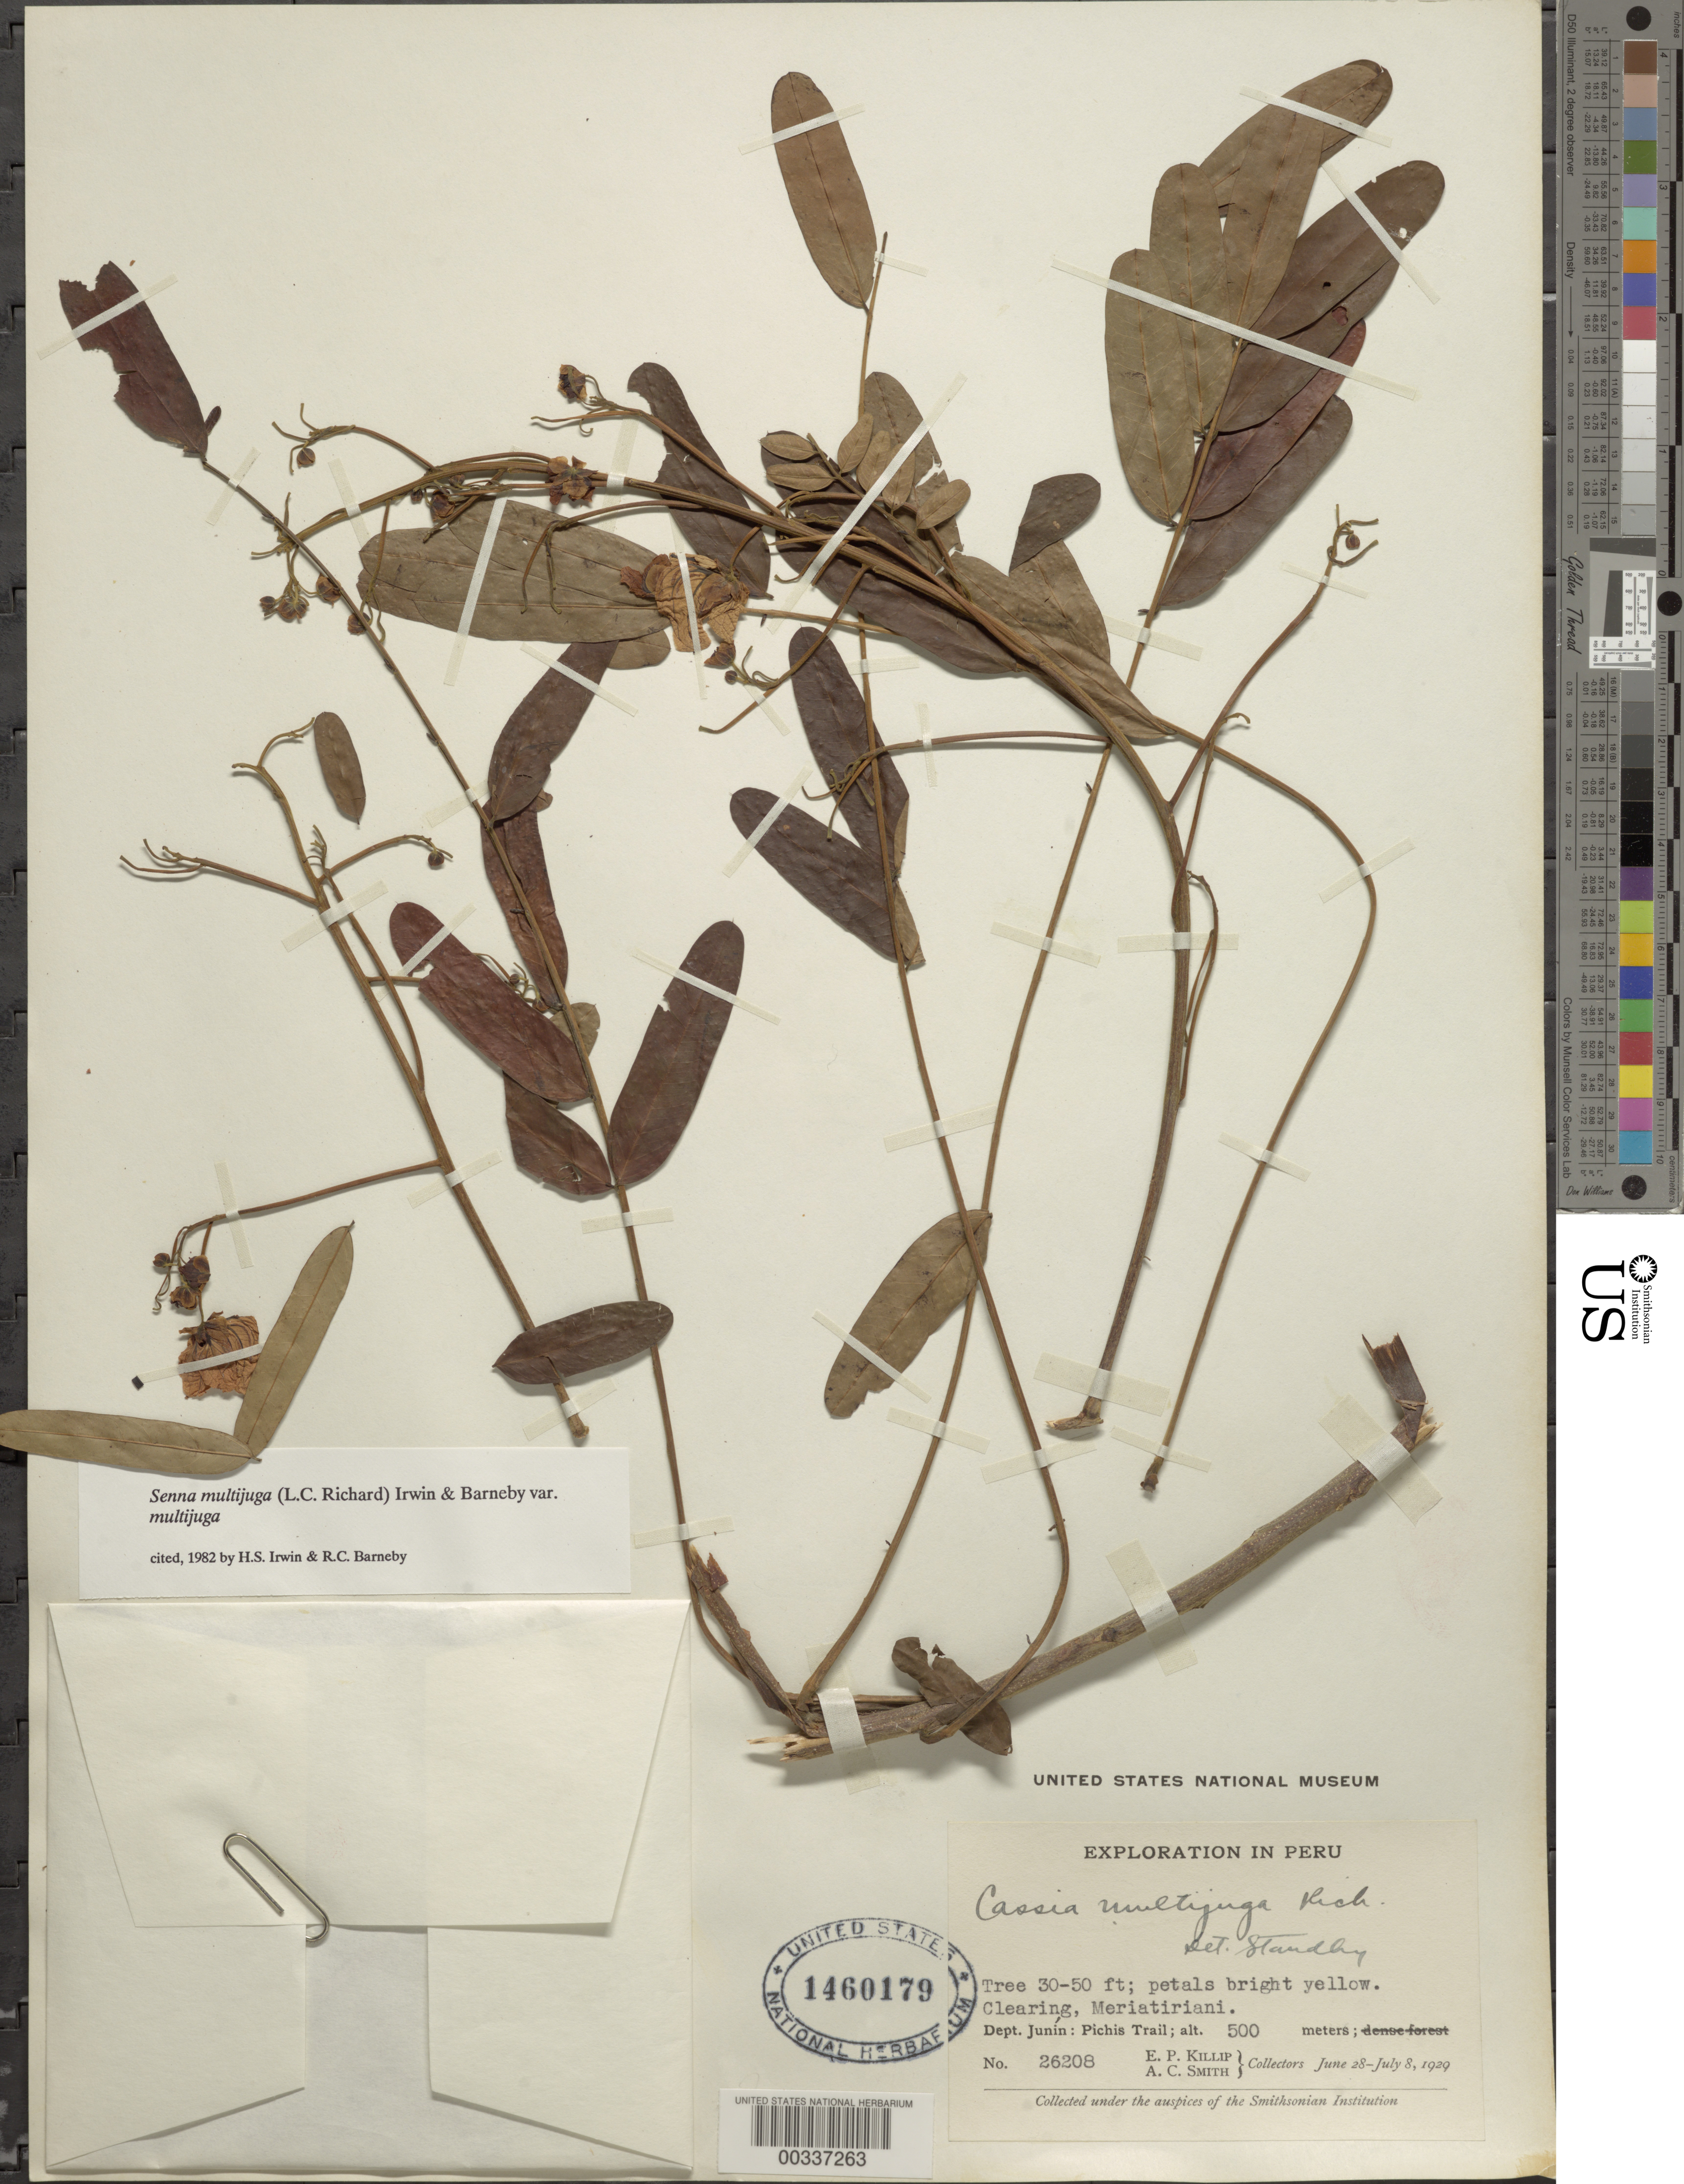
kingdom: Plantae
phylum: Tracheophyta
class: Magnoliopsida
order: Fabales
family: Fabaceae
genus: Senna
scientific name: Senna multijuga var. multijuga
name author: (Rich.) H.S. Irwin & Barneby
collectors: E. P. Killip & A. C. Smith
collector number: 26208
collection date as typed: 28 Jun 1929 to 08 Jul 1929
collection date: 1929-06-28/1929-07-08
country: Peru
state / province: Junín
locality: Meriatiriani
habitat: Clearing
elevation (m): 500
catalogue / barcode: US 1460179